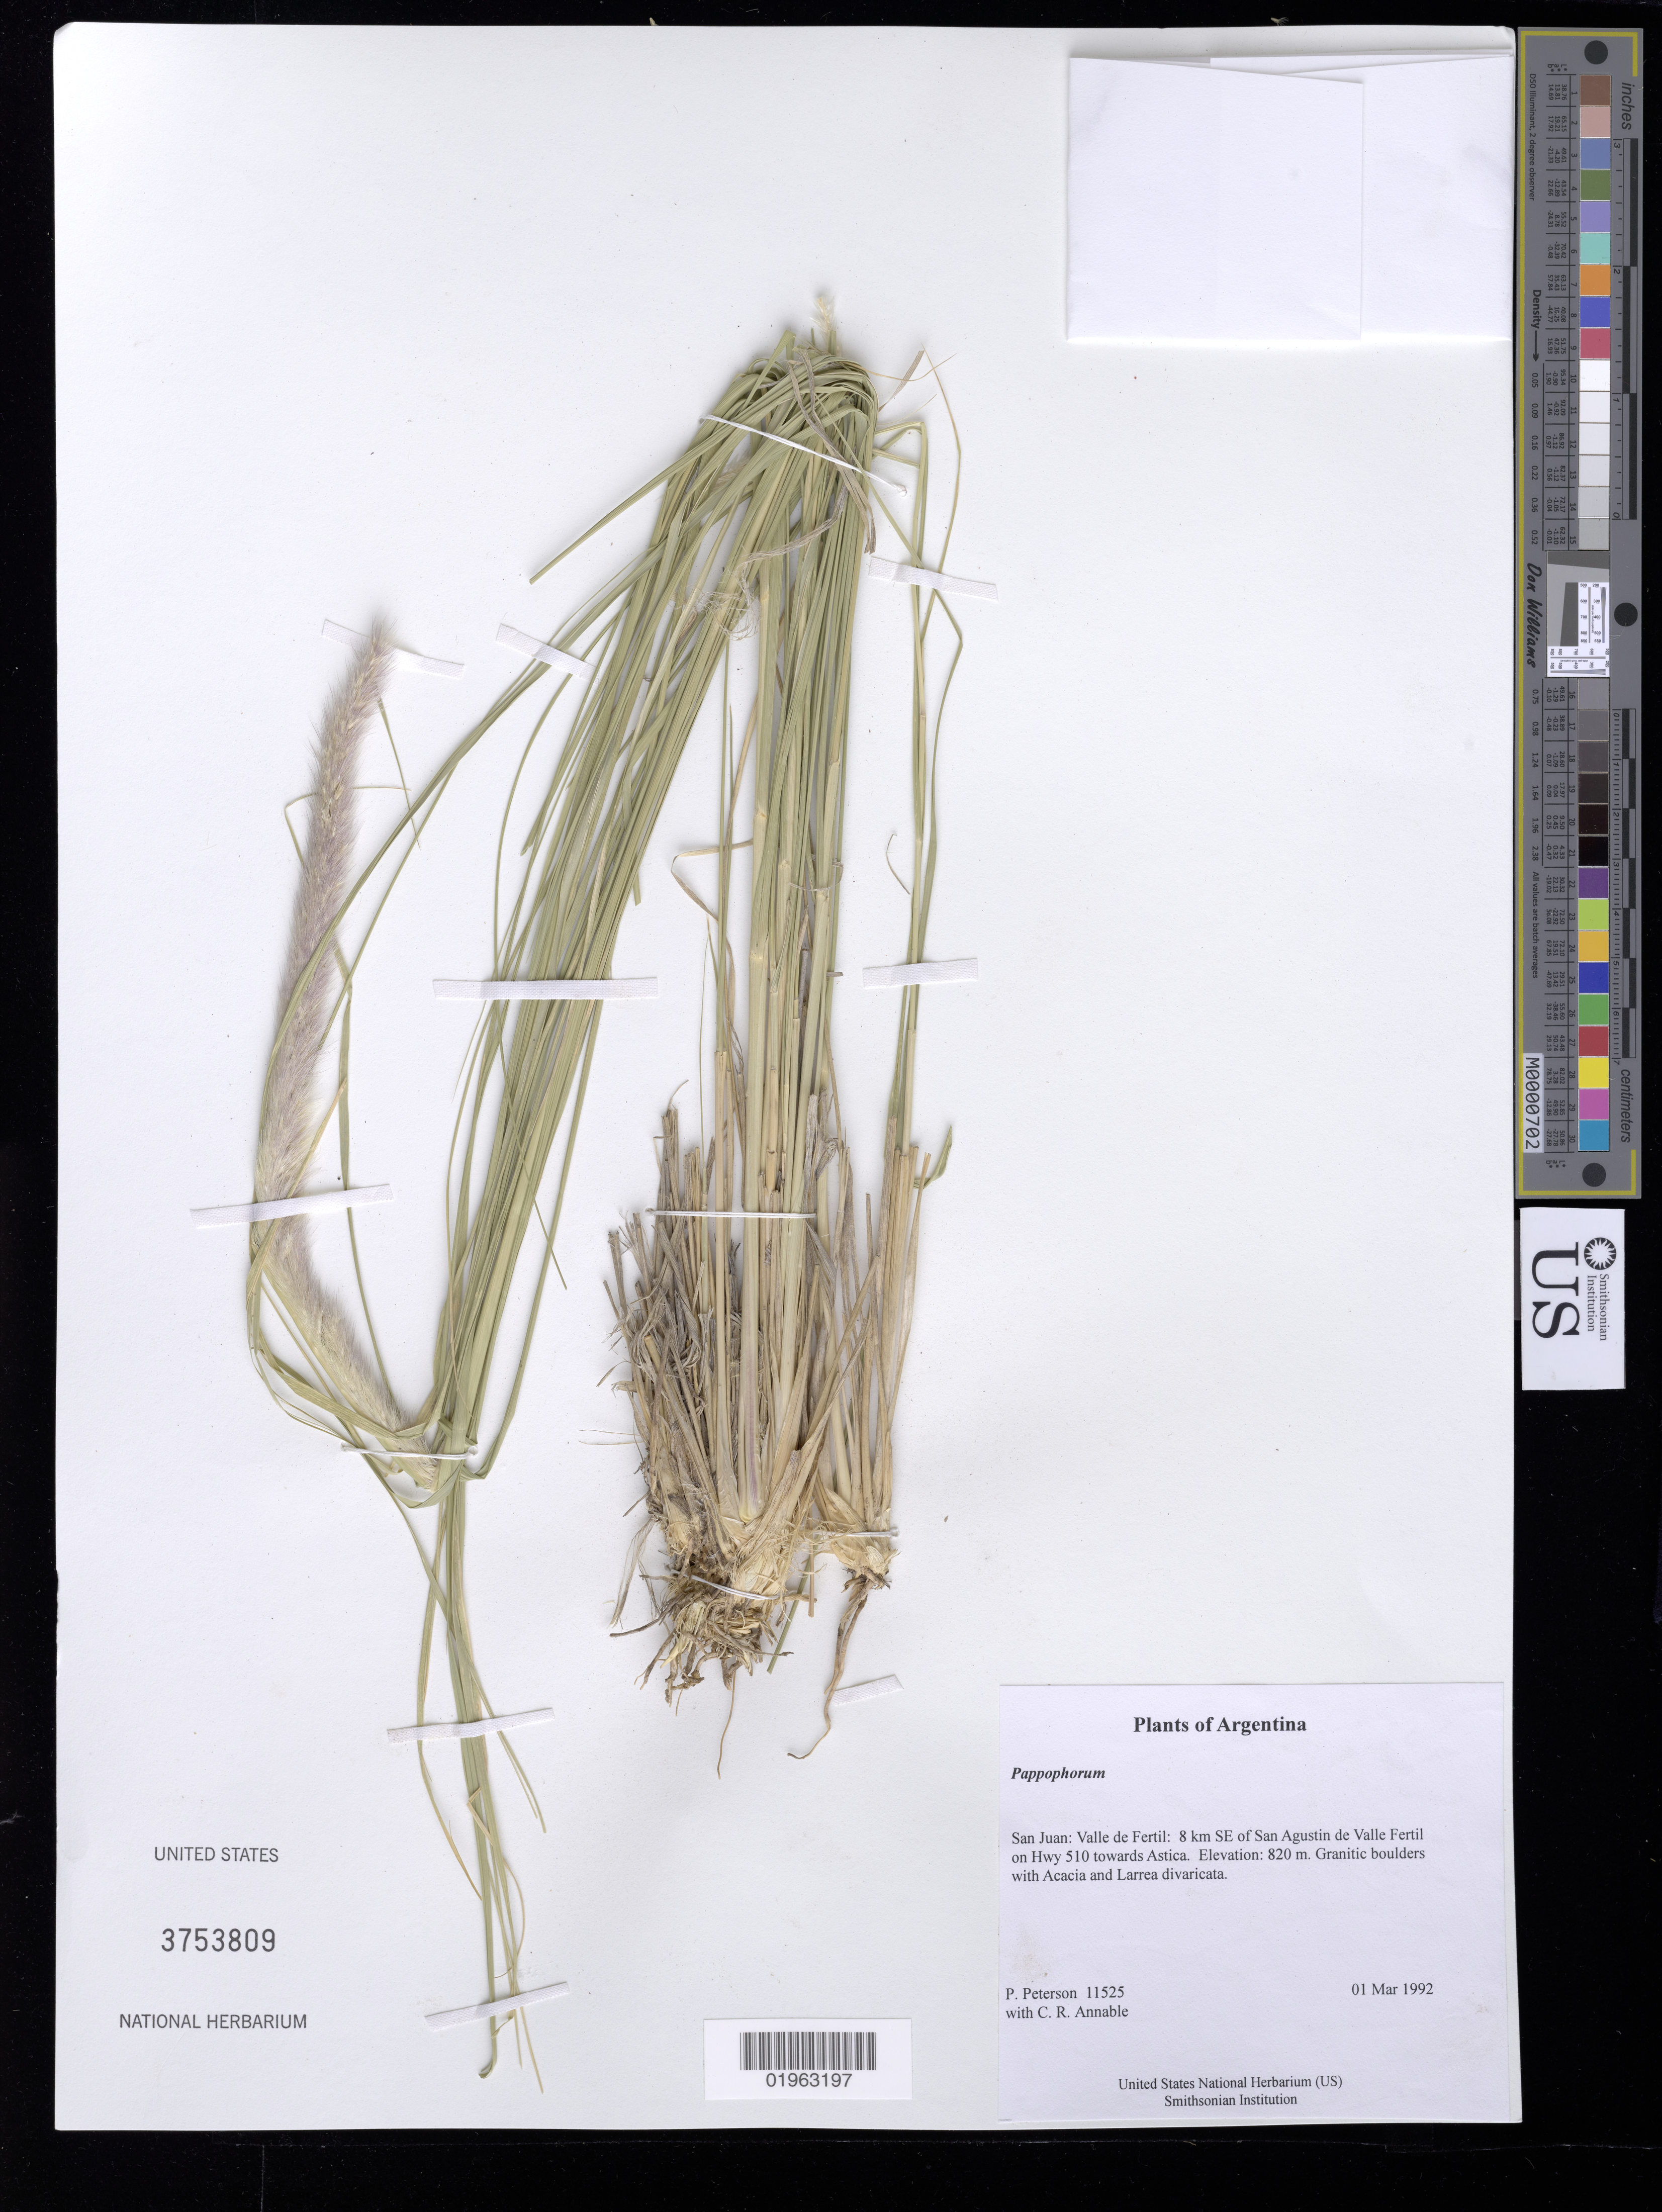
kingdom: Plantae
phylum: Tracheophyta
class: Liliopsida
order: Poales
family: Poaceae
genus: Pappophorum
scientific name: Pappophorum sp.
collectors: P. M. Peterson & C. R. Annable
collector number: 11525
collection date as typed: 01 Mar 1992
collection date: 1992-03-01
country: Argentina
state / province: San Juan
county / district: Valle de Fertil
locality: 8 km SE of San Agustin de Valle Fertil on Hwy 510 towards Astica.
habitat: Granitic boulders with Acacia and Larrea divaricata.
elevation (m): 820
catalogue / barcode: US 3753809